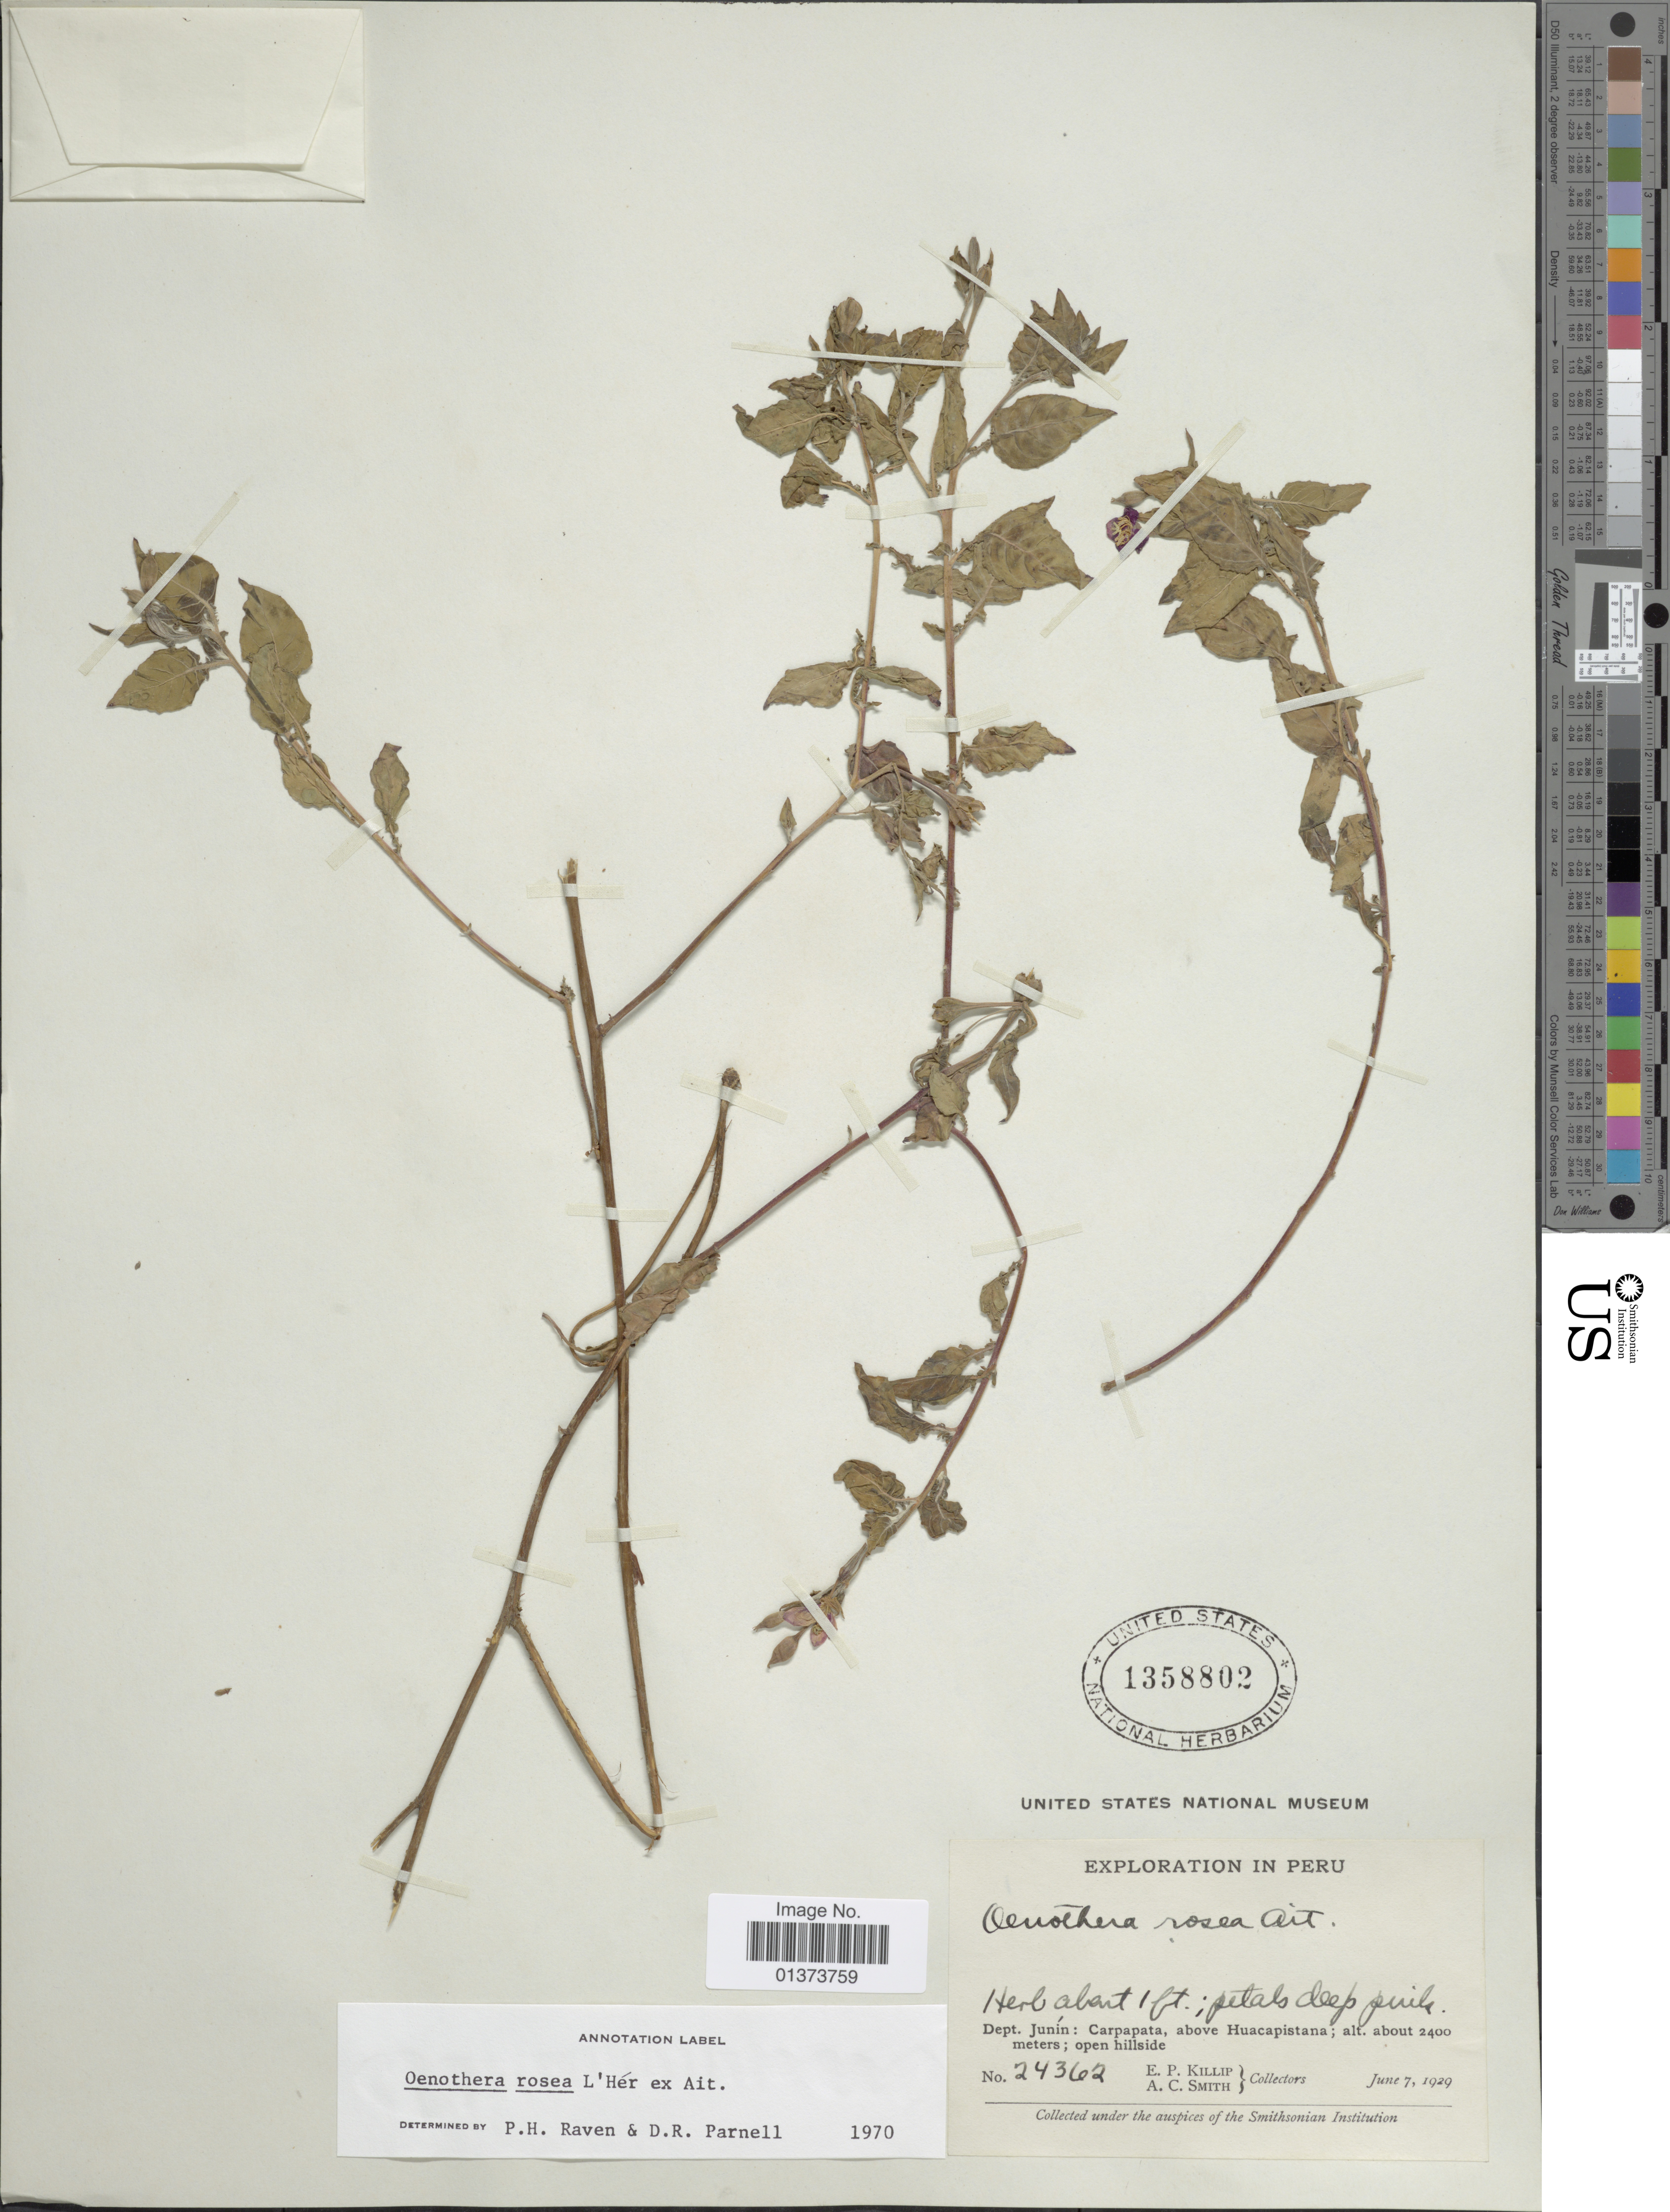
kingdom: Plantae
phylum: Tracheophyta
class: Magnoliopsida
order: Myrtales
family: Onagraceae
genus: Oenothera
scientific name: Oenothera rosea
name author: L'Hér. ex Aiton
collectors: E. P. Killip & A. C. Smith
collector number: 24362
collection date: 1929-06-07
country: Peru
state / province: Junín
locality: Carpapata, above Huacapistana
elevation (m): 2400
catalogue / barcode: US 1358802